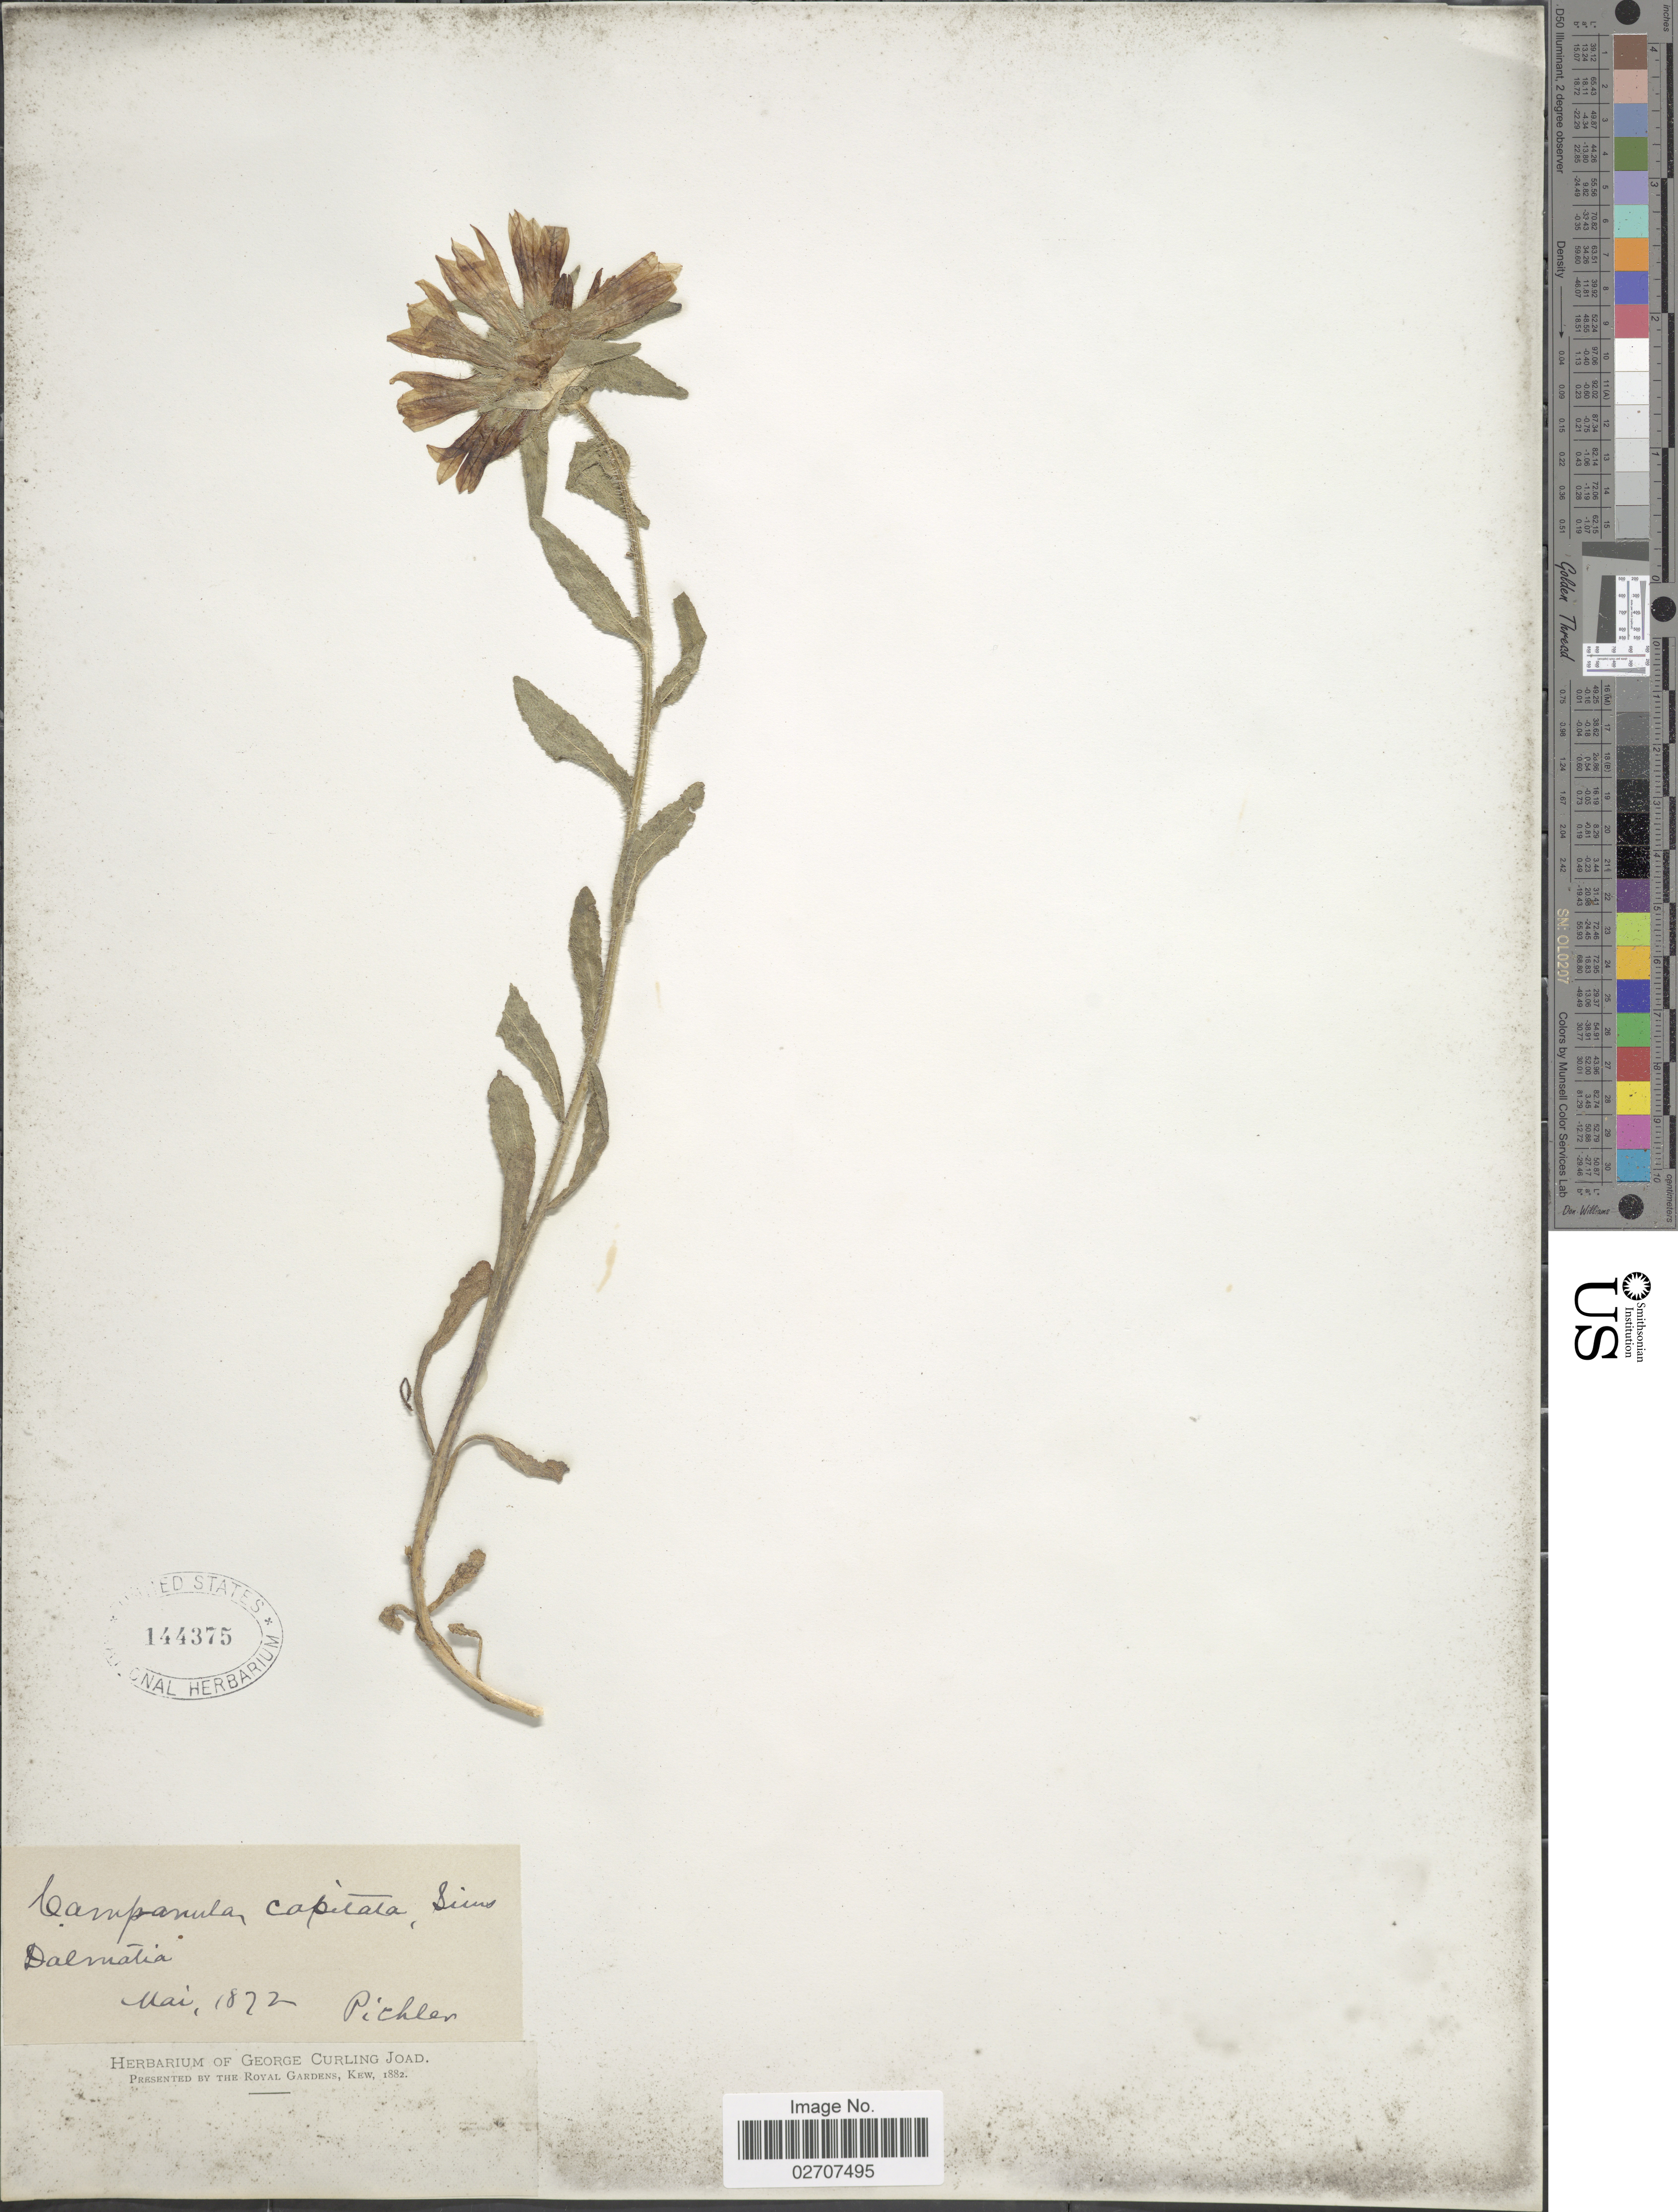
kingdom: Plantae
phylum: Tracheophyta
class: Magnoliopsida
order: Asterales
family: Campanulaceae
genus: Campanula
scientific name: Campanula capitata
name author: Sims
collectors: Pichler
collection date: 1872-05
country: Croatia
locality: Dalmatia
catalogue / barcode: US 144375